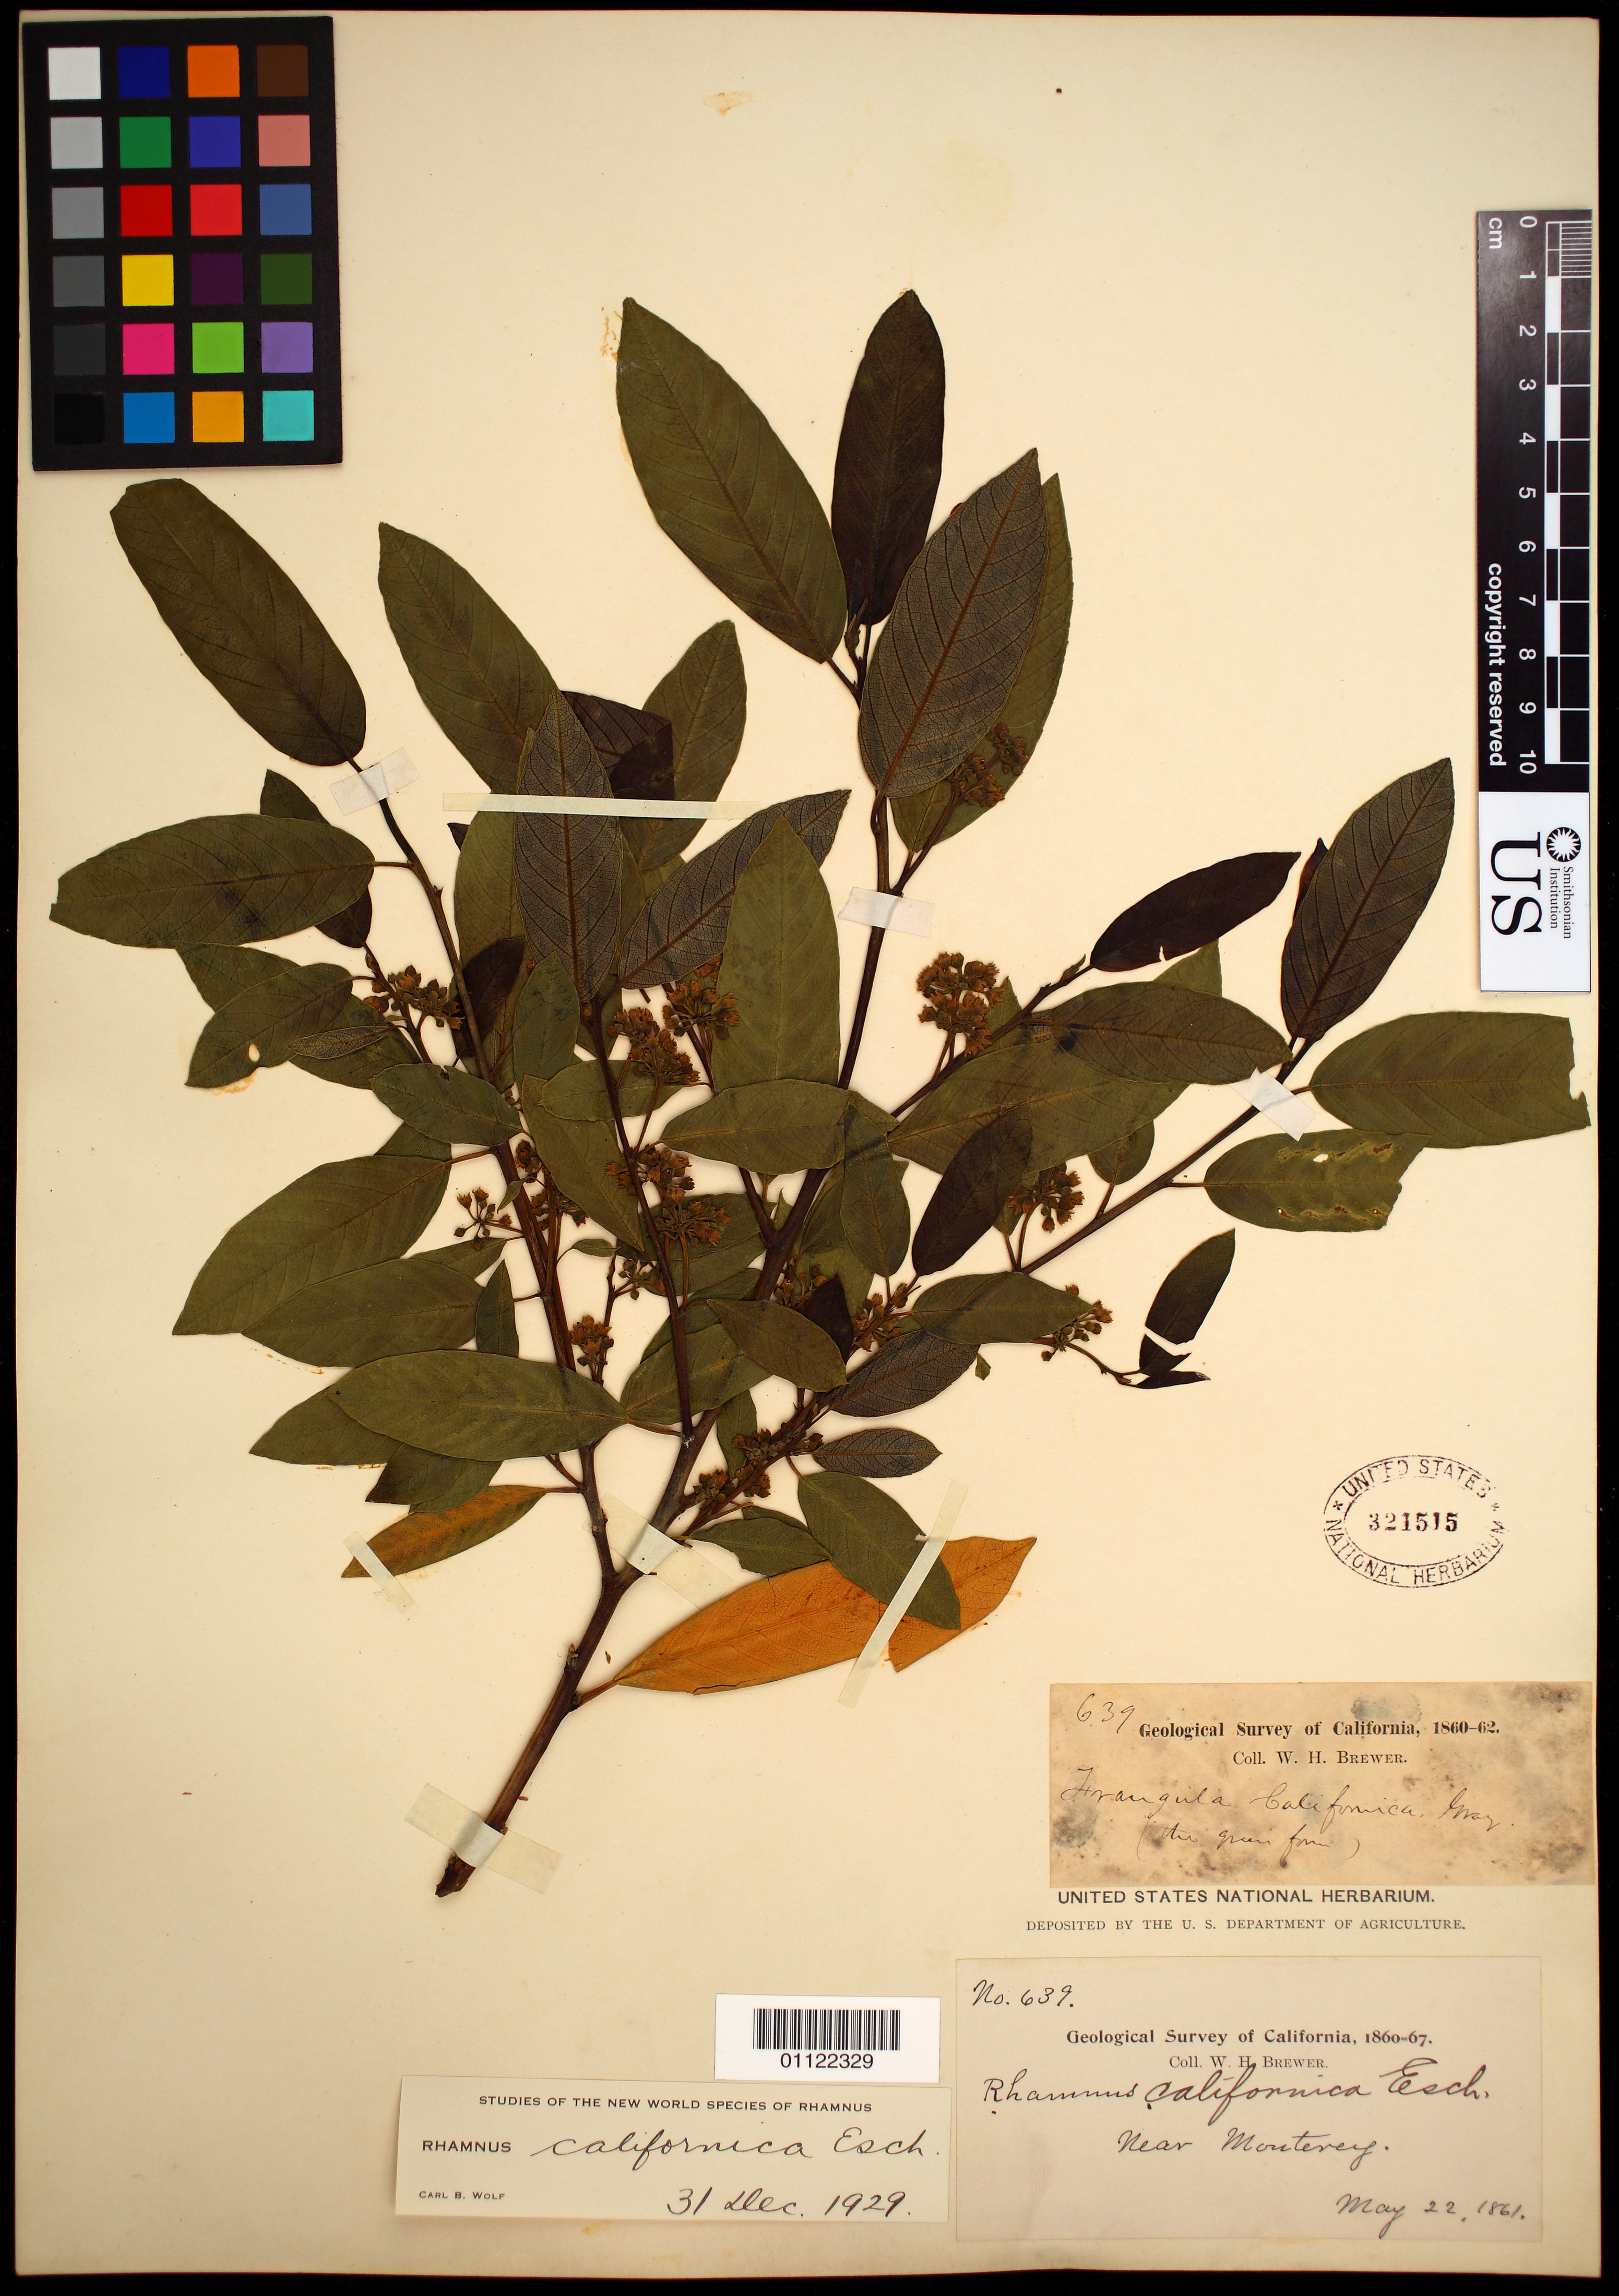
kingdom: Plantae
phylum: Tracheophyta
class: Magnoliopsida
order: Rosales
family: Rhamnaceae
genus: Frangula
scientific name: Frangula californica subsp. californica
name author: (Eschsch.) A. Gray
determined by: Strong, Mark T., (BOT), Smithsonian Institution - National Museum of Natural History (UNITED STATES)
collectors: W. H. Brewer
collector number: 639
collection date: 1861-05-22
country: United States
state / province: California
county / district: Monterey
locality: Near Monterey.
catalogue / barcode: US 321515